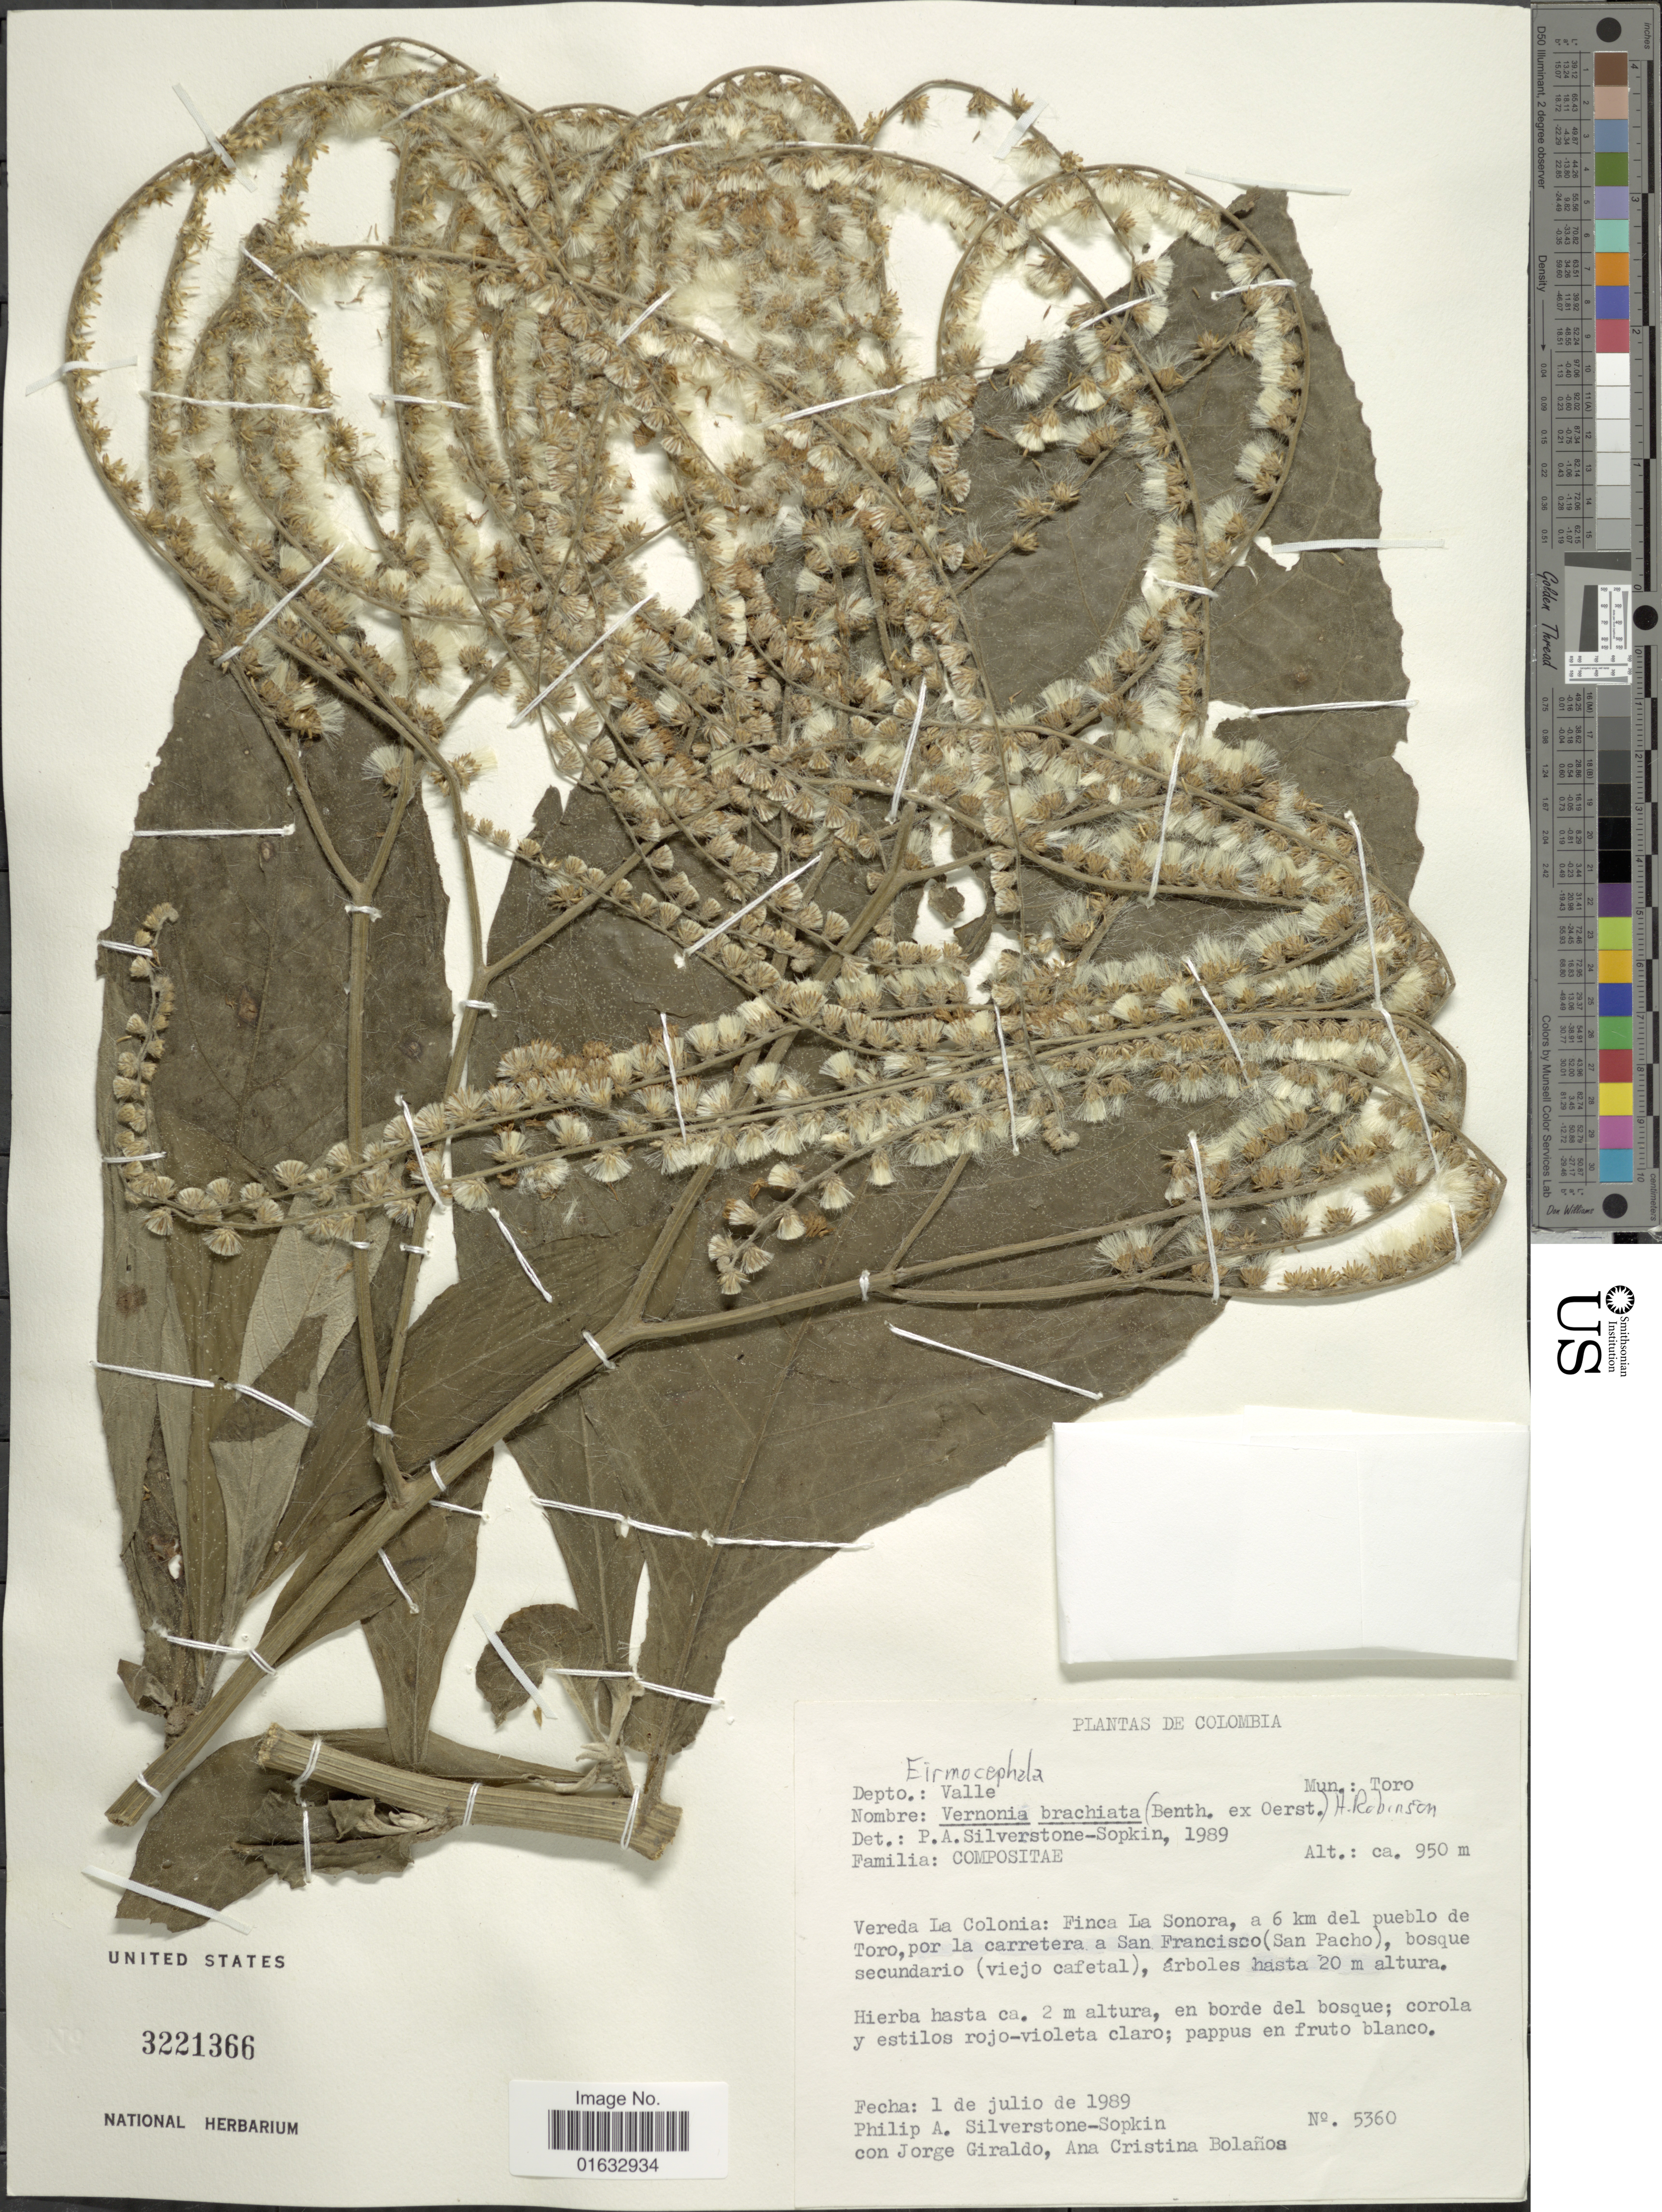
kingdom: Plantae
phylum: Tracheophyta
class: Magnoliopsida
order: Asterales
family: Asteraceae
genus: Eirmocephala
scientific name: Eirmocephala brachiata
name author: (Benth.) H. Rob.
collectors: P. A. Silverstone-Sopkin, J. Giraldo & A. Bolaños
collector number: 5360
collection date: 1989-07-01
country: Colombia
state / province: Valle del Cauca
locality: Mun.: Toro. Vereda La Colonia: Finca La Sonora, a 6 km del pueblo de Toro, por la carretera a San Francisco (San Pacho)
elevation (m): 20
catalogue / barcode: US 3221366